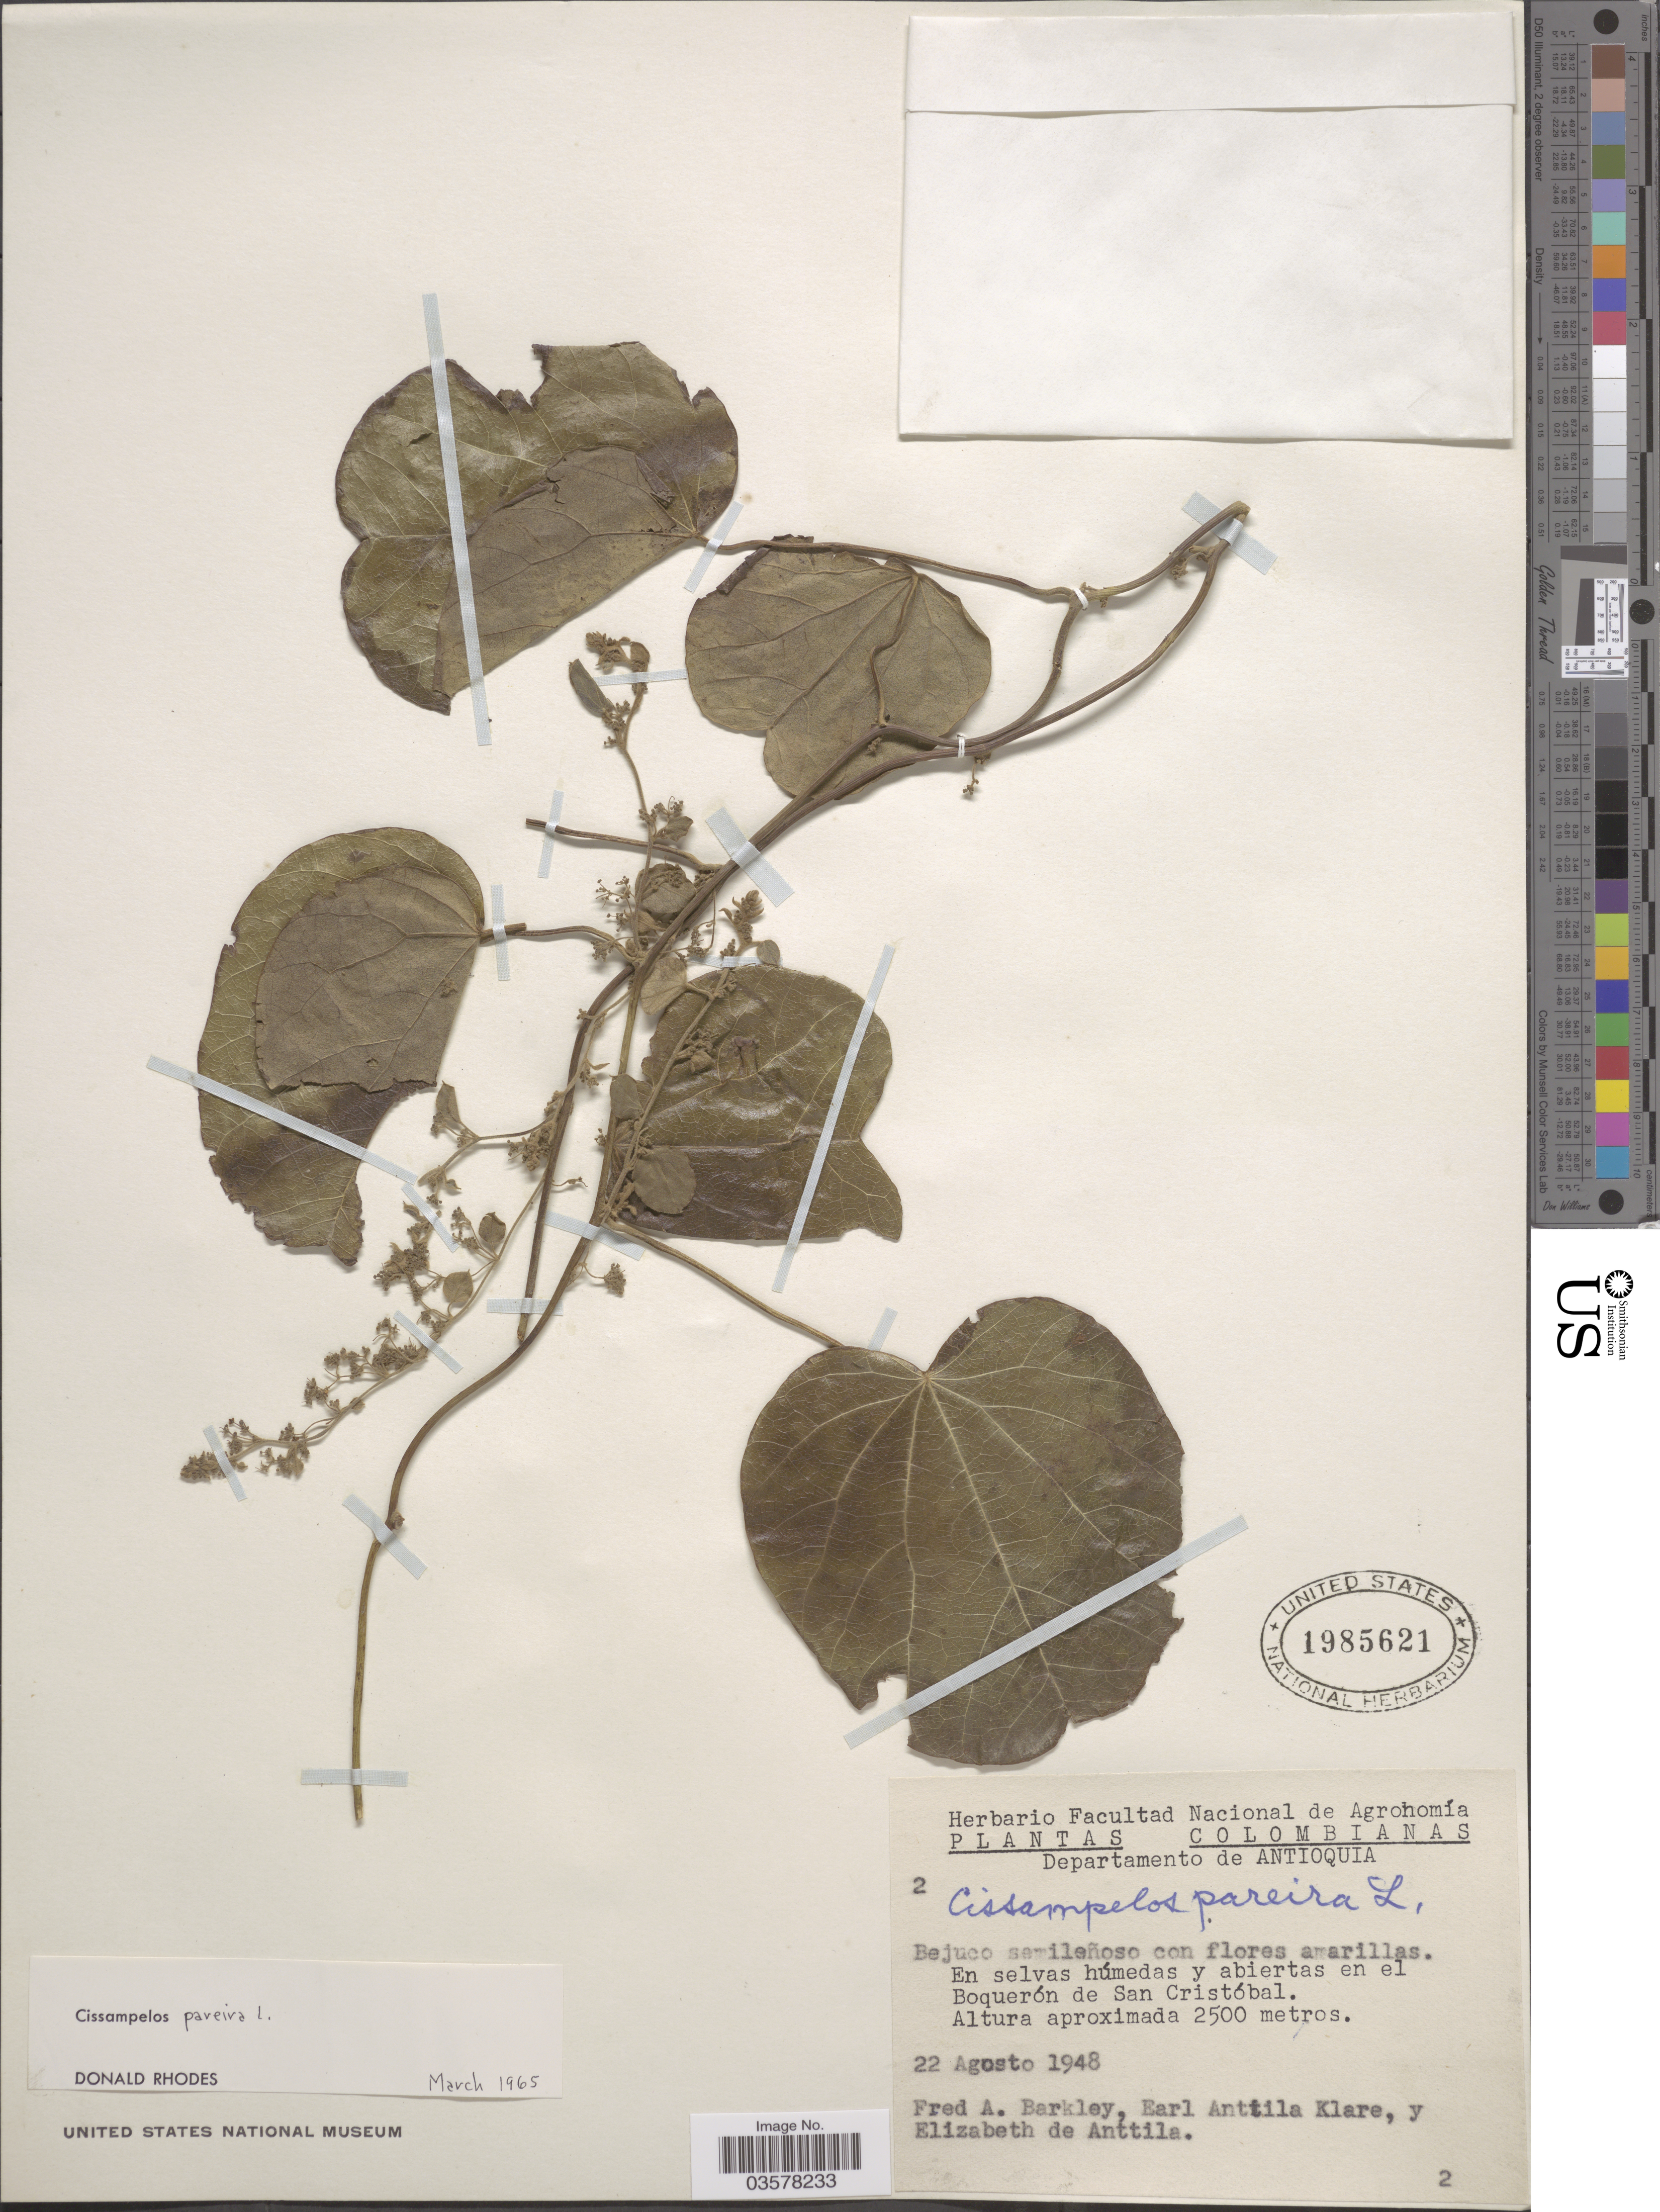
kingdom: Plantae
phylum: Tracheophyta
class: Magnoliopsida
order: Ranunculales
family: Menispermaceae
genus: Cissampelos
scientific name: Cissampelos pareira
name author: L.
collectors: F. A. Barkley, E. Klare & E. Anttila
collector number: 2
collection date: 1948-08-22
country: Colombia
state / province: Antioquia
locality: Departamento de Antioquia. En selvas húmedas y abiertas en el Boquerón de San Cristóbal.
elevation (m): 2500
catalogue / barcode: US 1985621